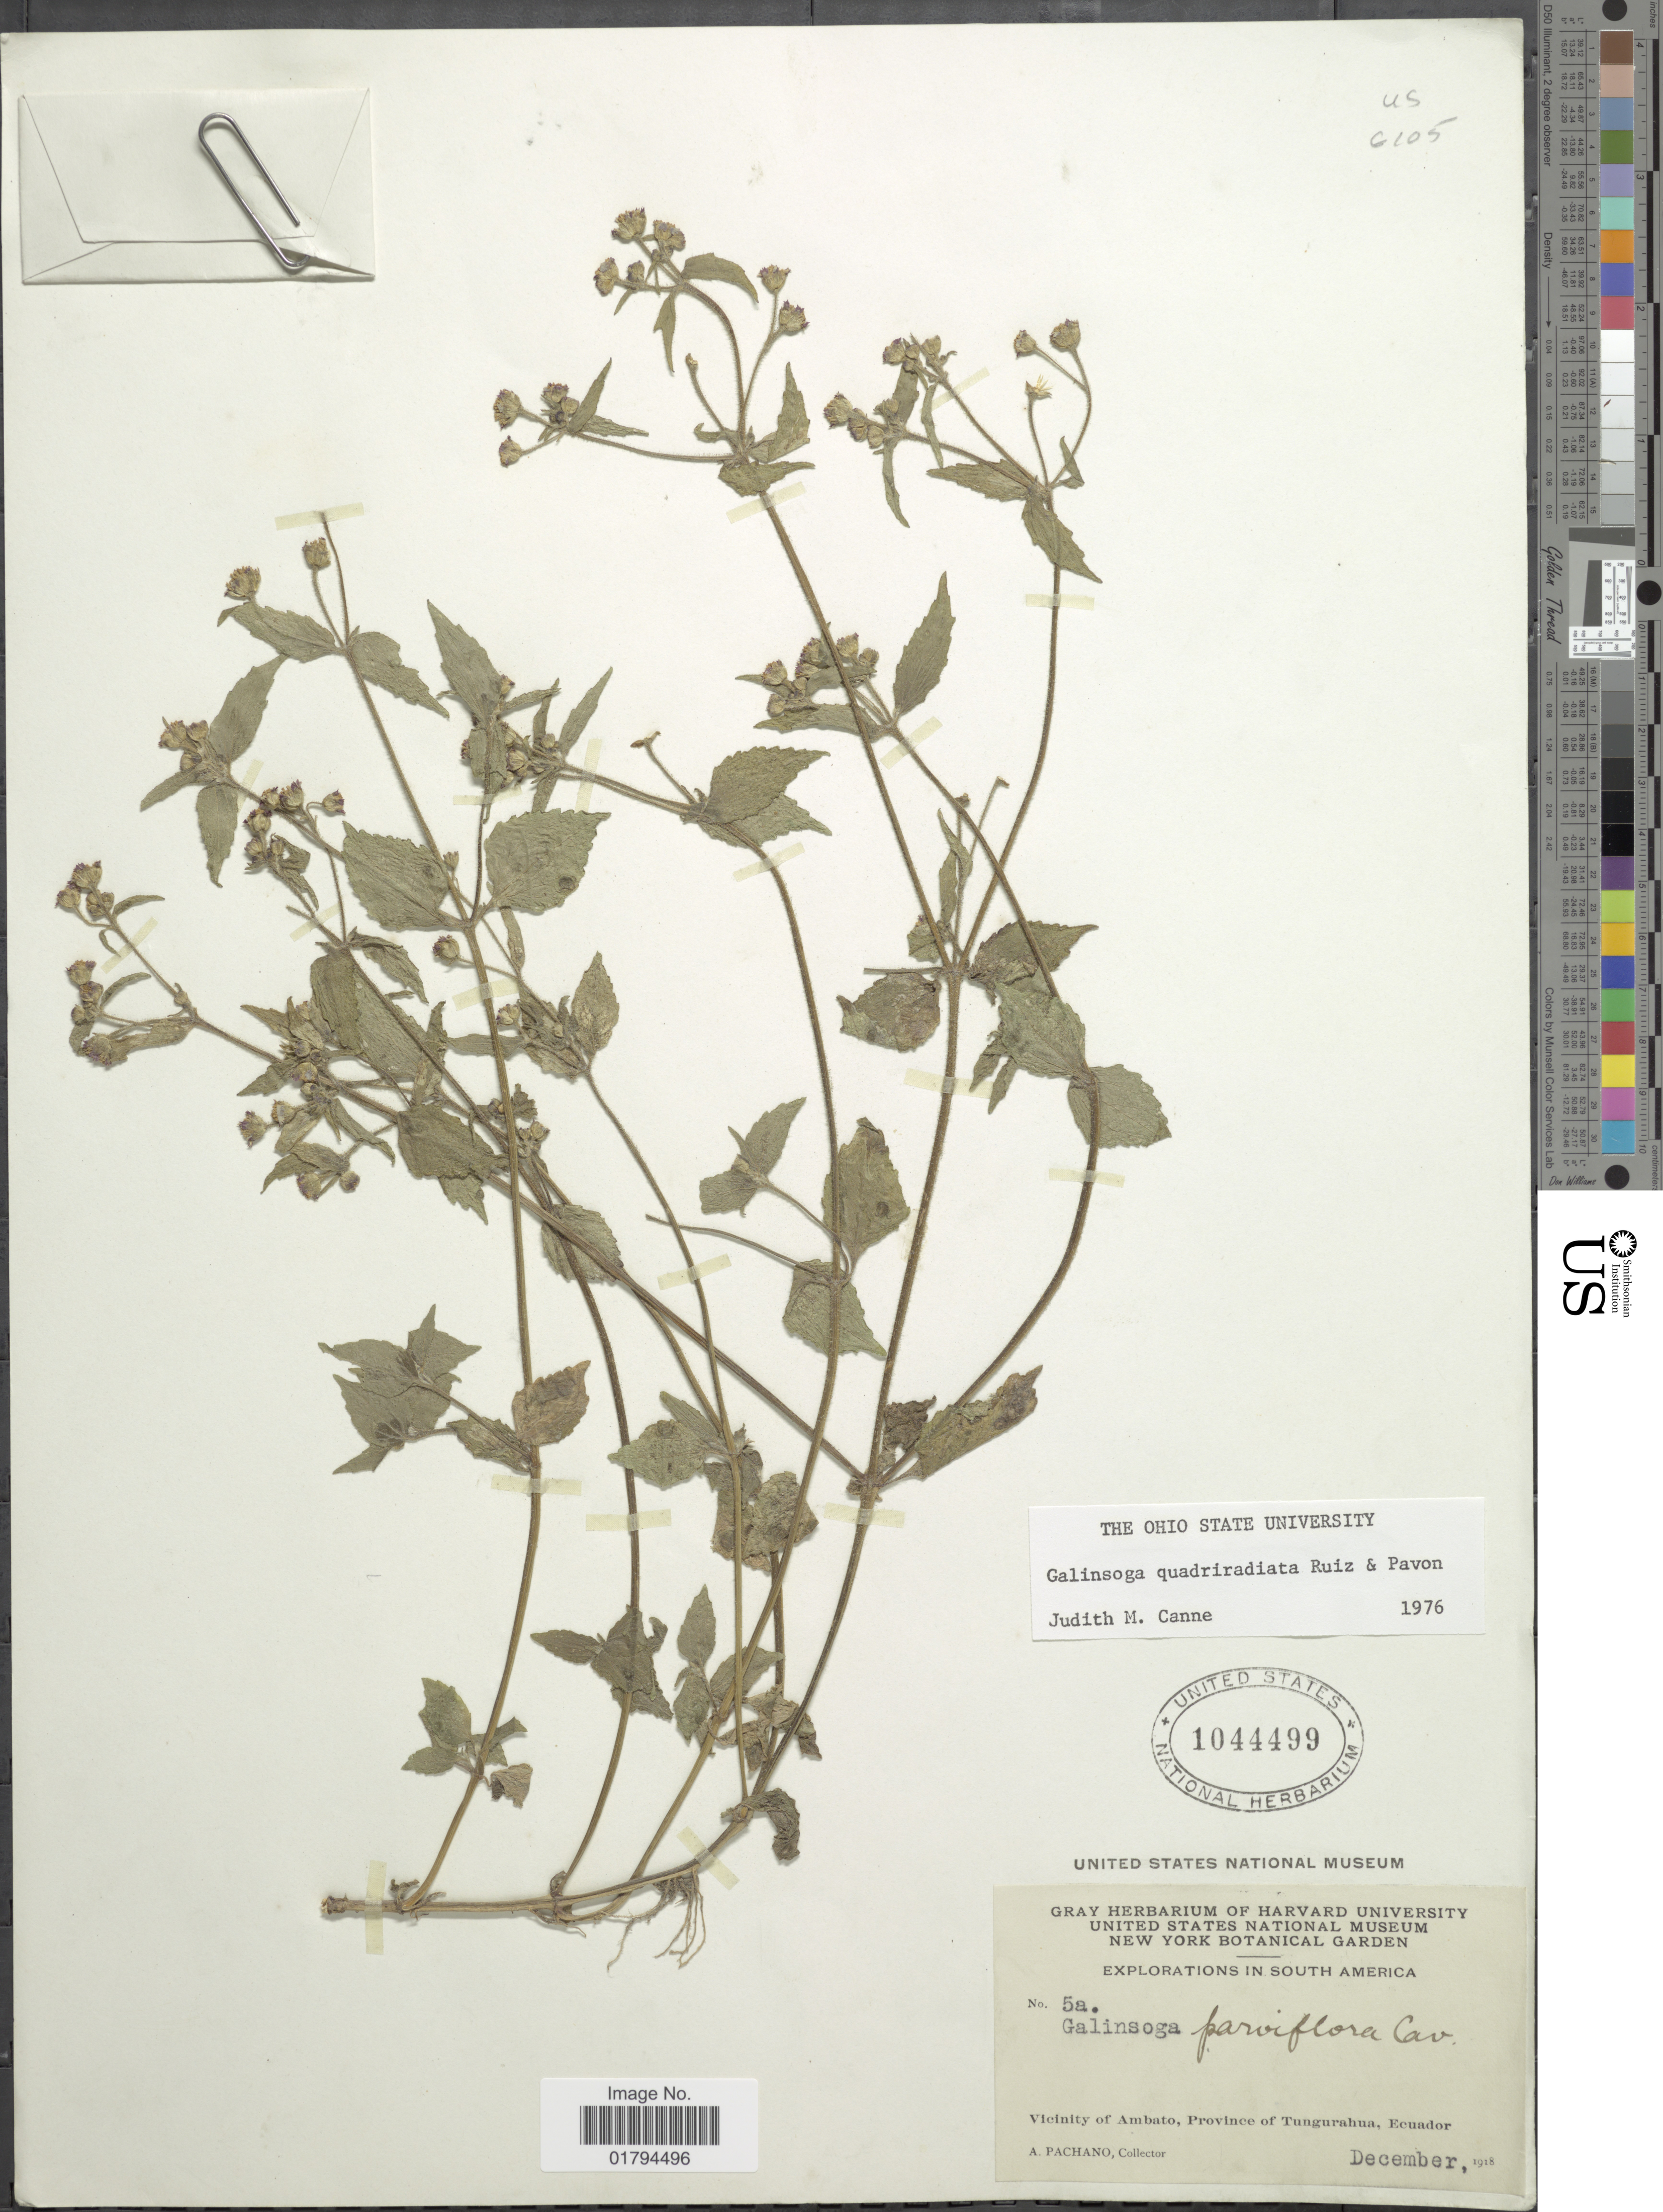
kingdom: Plantae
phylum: Tracheophyta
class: Magnoliopsida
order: Asterales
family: Asteraceae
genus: Galinsoga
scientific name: Galinsoga quadriradiata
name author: Ruiz & Pav.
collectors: A. Pachano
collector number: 5a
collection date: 1918-12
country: Ecuador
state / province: Tungurahua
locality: Vicinity of Ambato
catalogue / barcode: US 1044499